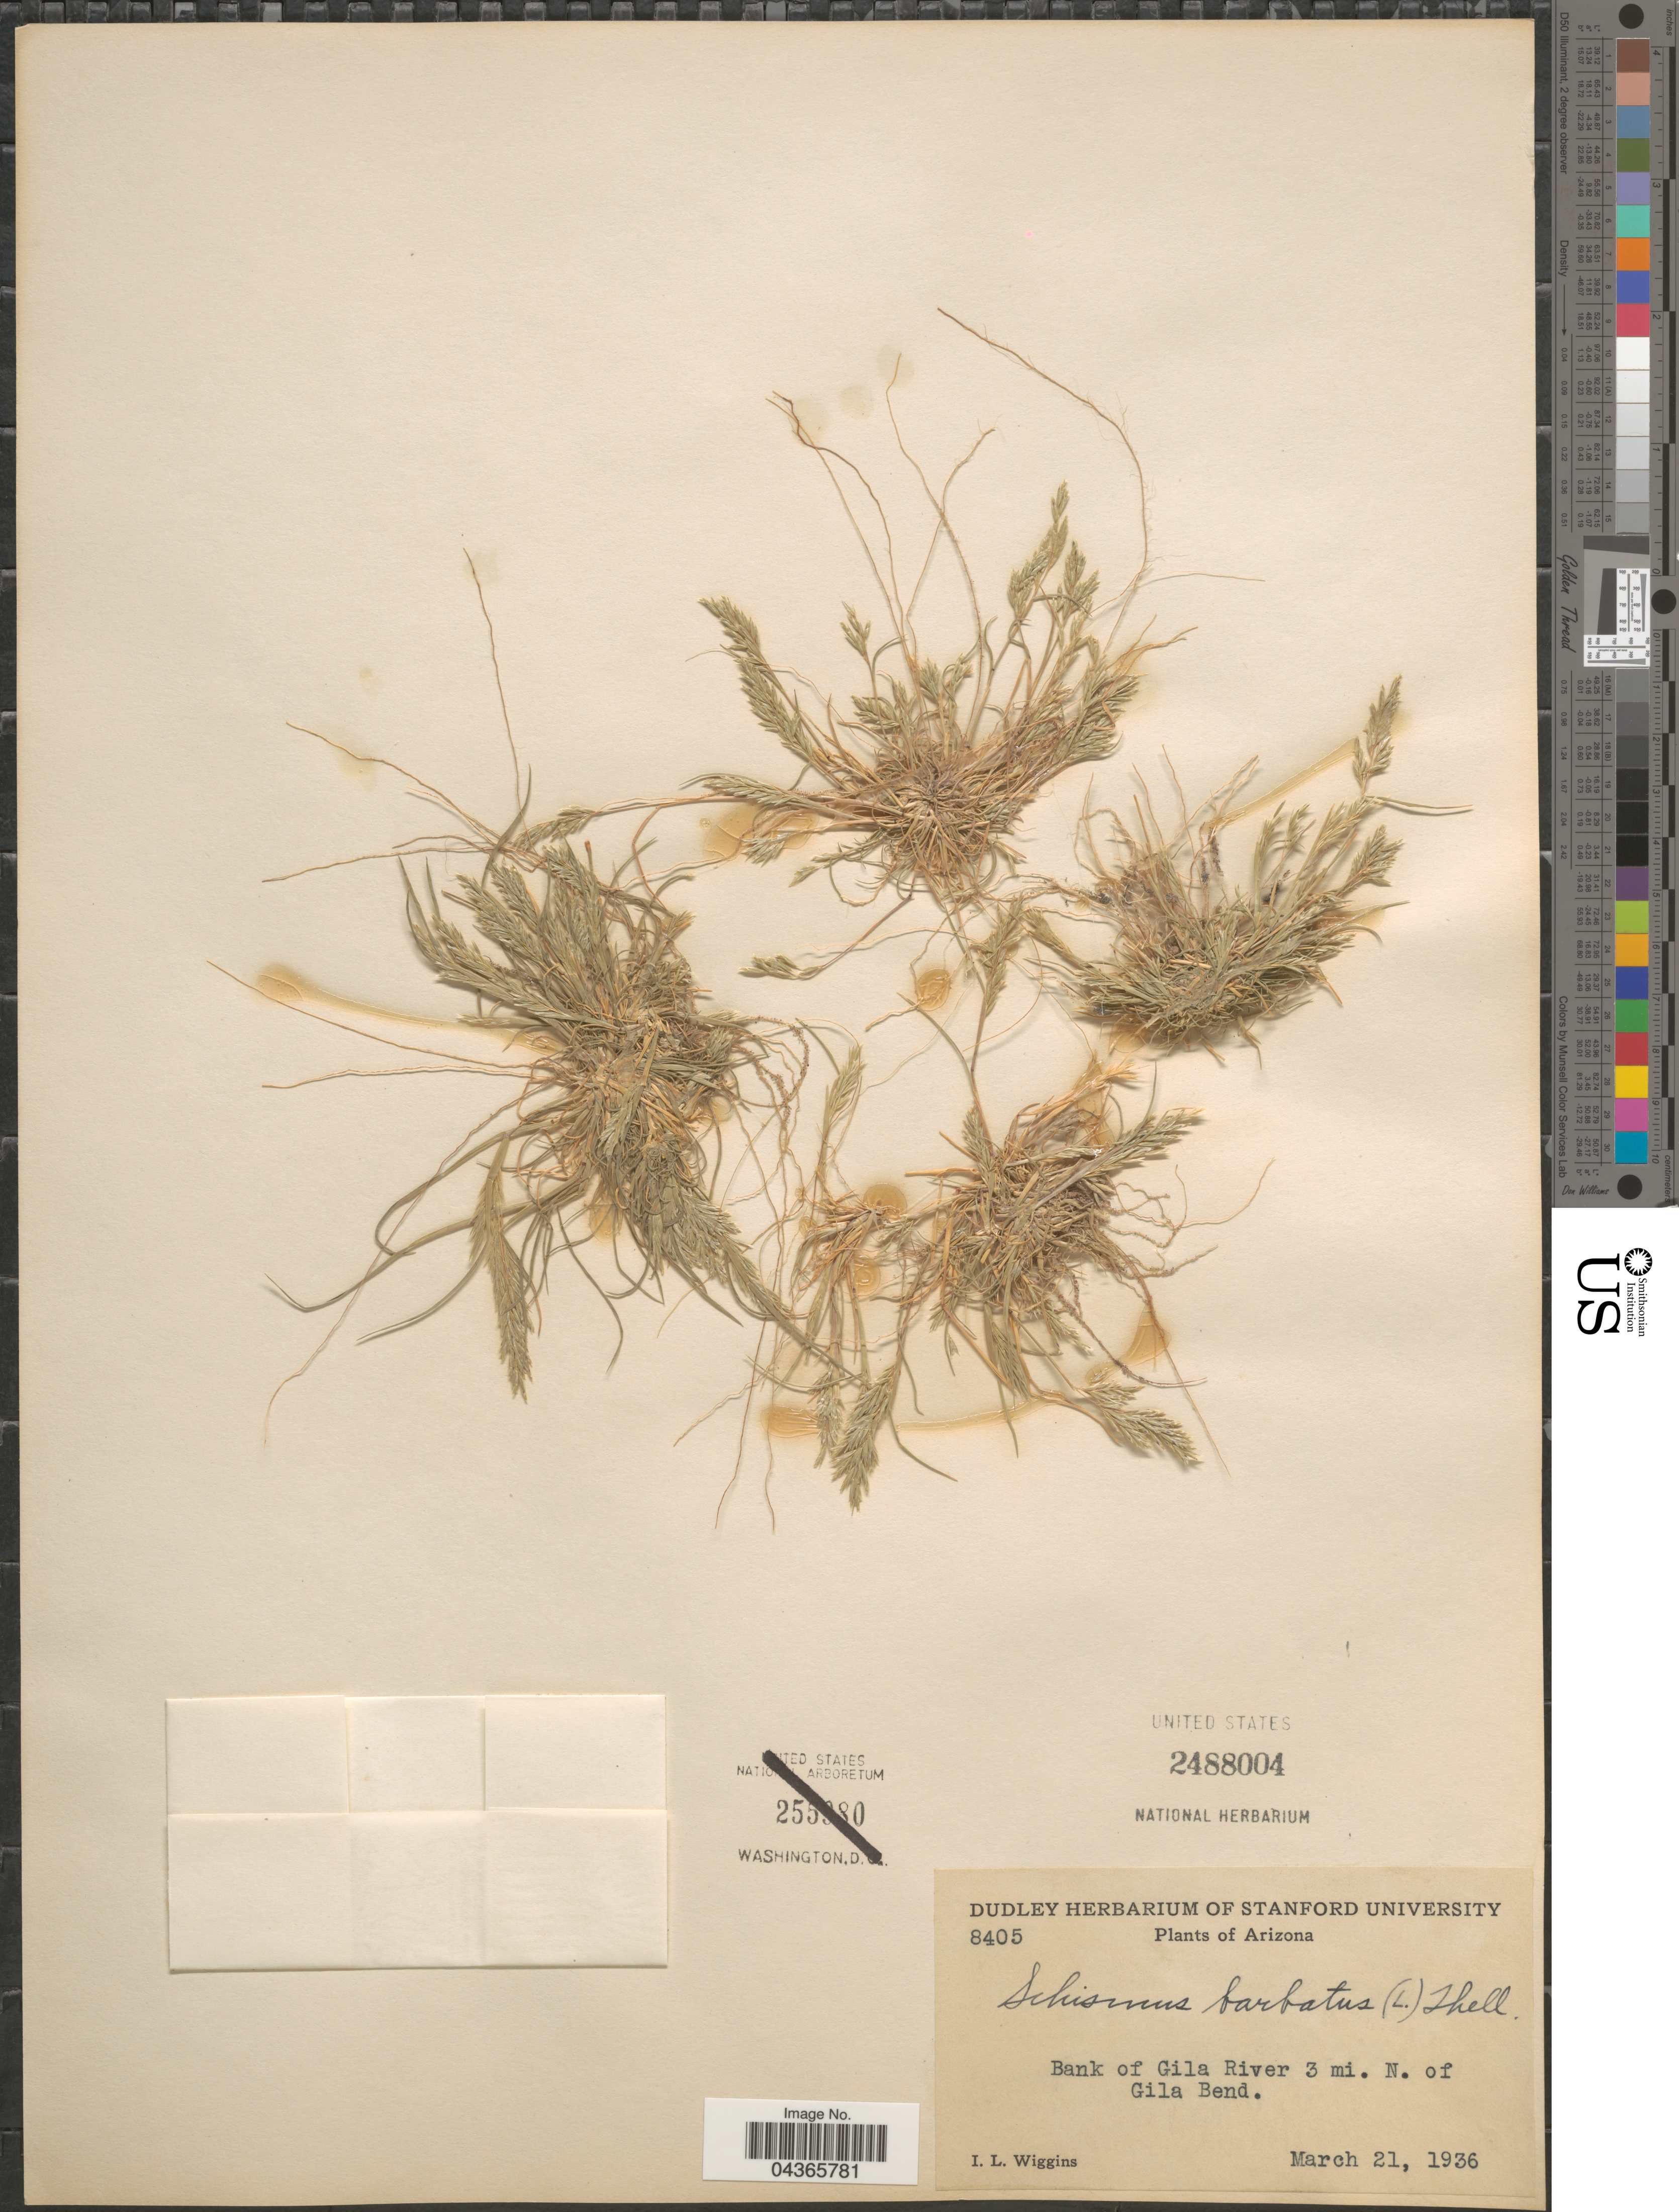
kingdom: Plantae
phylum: Tracheophyta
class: Liliopsida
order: Poales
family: Poaceae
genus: Schismus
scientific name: Schismus barbatus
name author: (L.) Thell.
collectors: I. L. Wiggins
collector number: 8405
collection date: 1936-03-21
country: United States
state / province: Arizona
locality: Bank of Gila River 3 mi. N. of Gila Bend.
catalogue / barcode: US 2488004